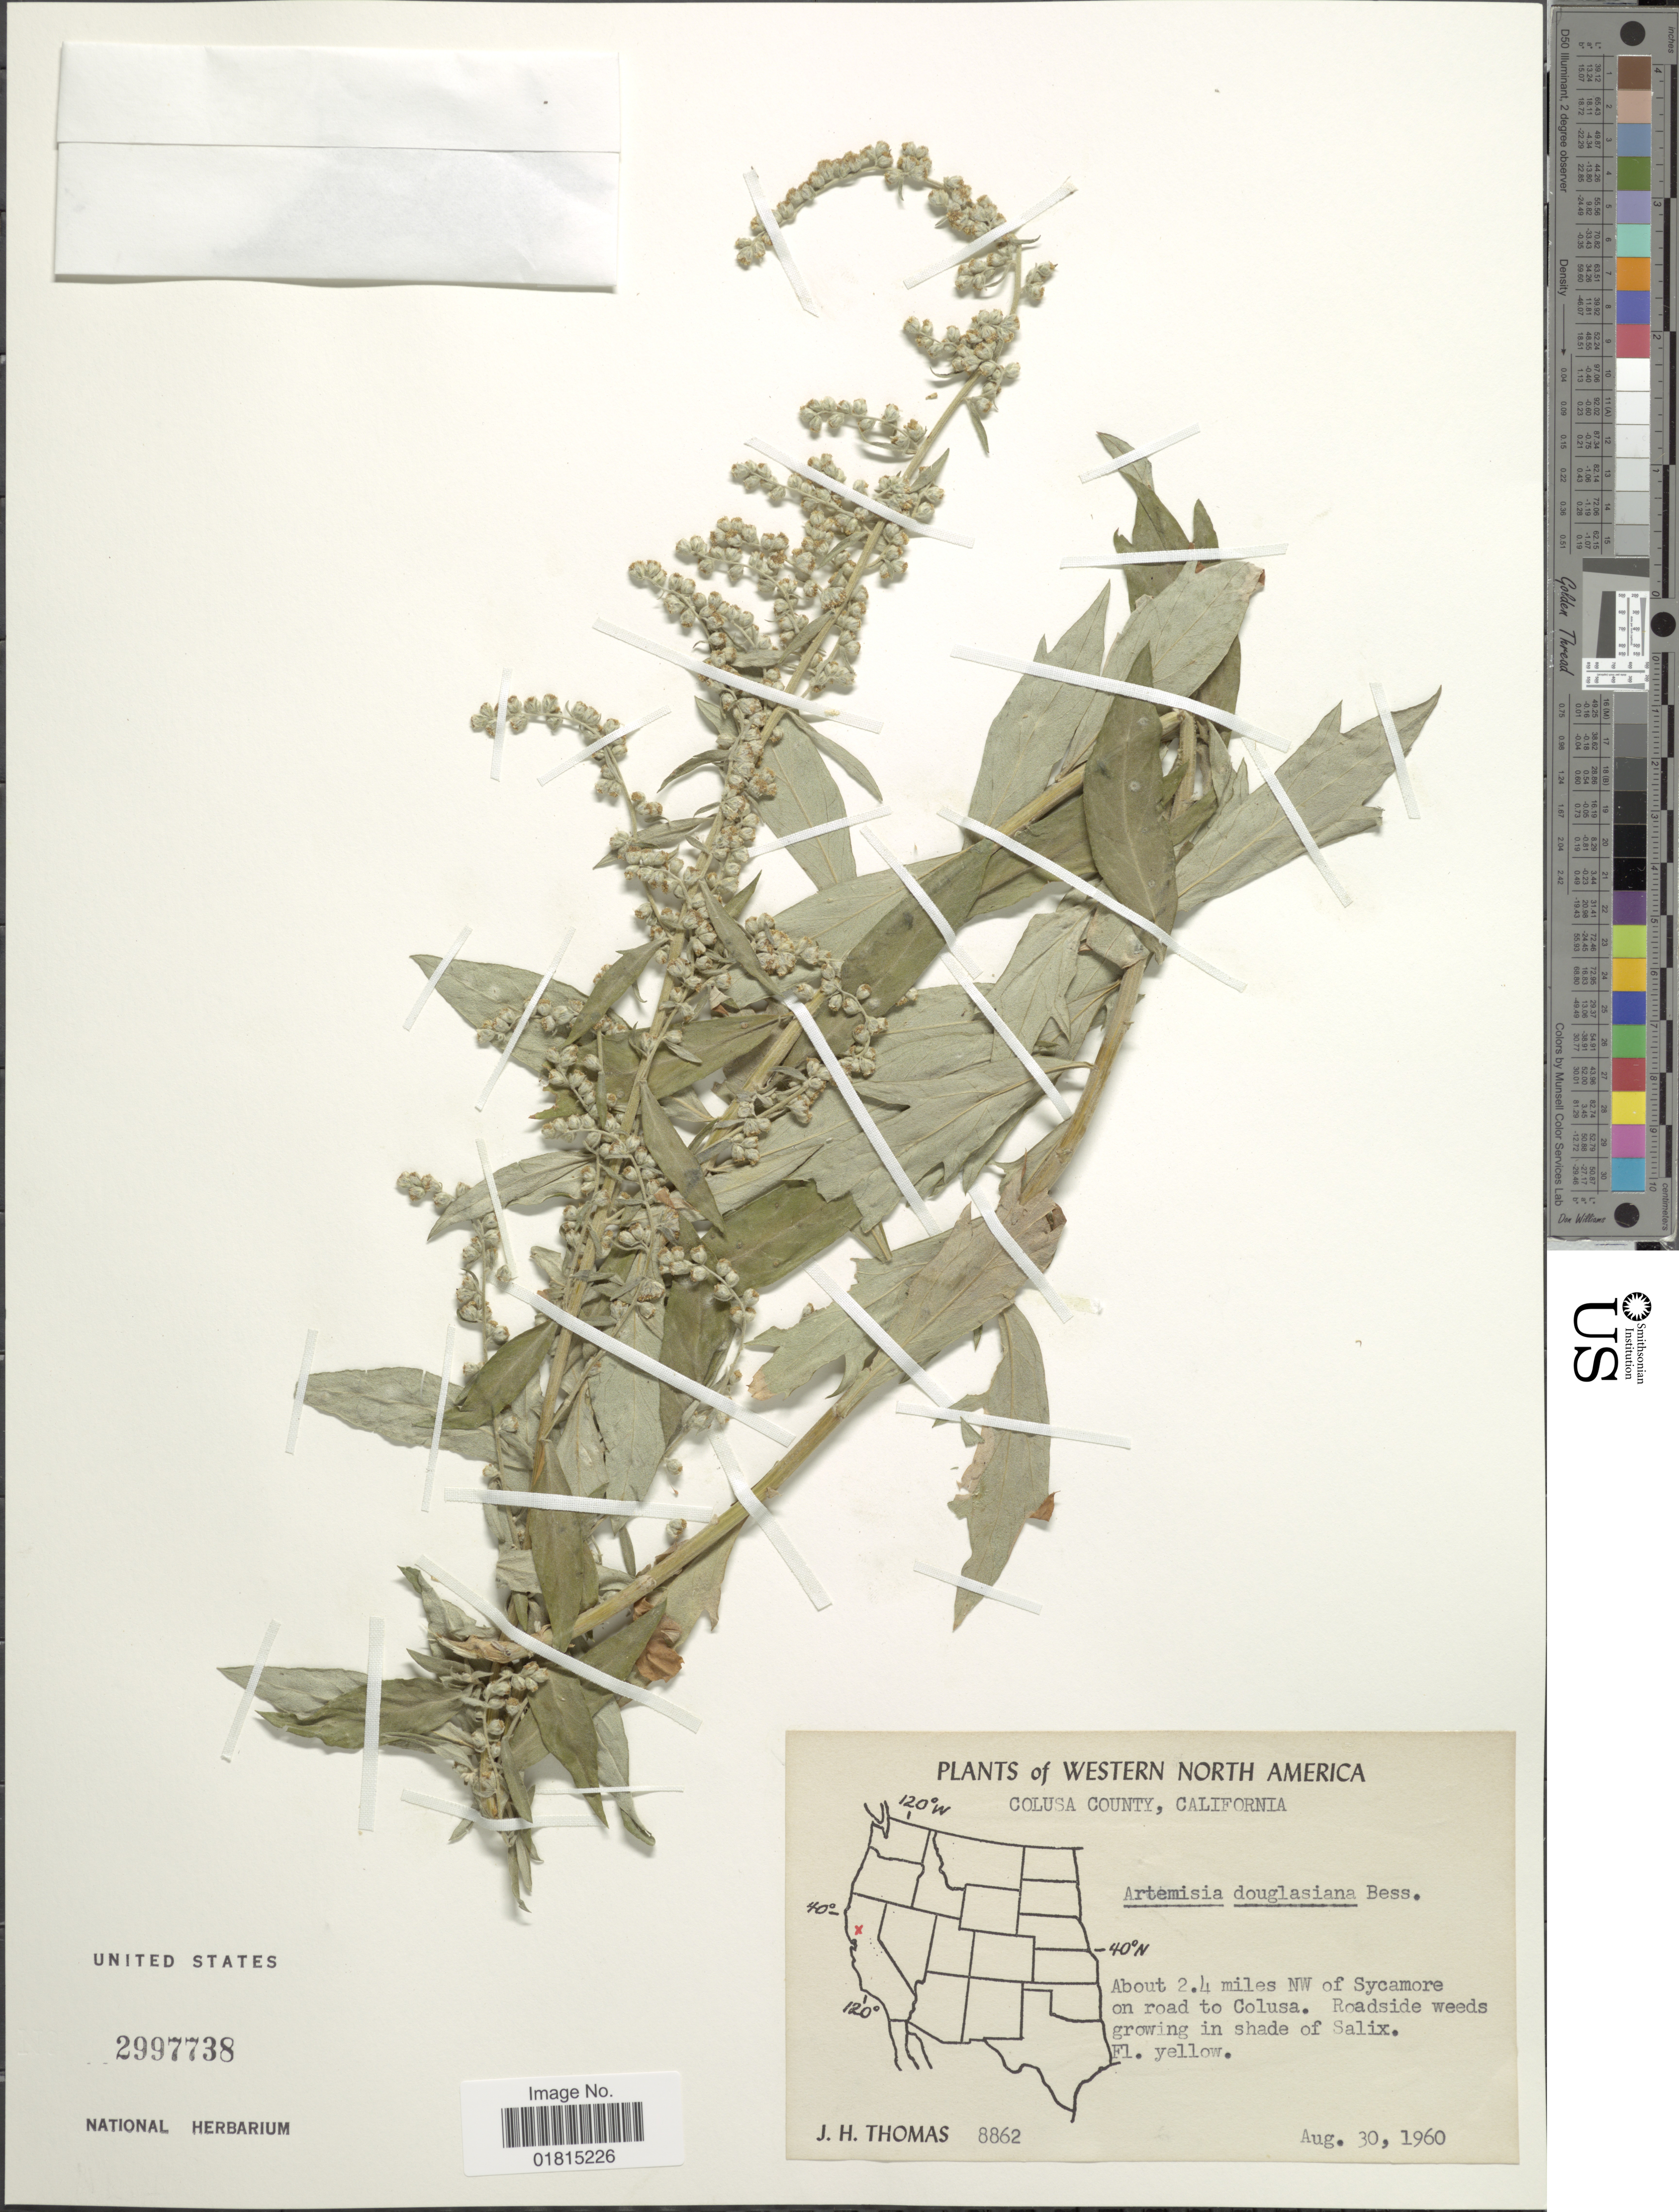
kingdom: Plantae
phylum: Tracheophyta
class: Magnoliopsida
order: Asterales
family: Asteraceae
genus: Artemisia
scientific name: Artemisia douglasiana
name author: Besser ex Hook.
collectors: J. H. Thomas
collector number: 8862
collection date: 1960-08-30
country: United States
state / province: California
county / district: Colusa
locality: Colusa County, About 2.4 miles NW of Sycamore on road to Colusa.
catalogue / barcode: US 2997738